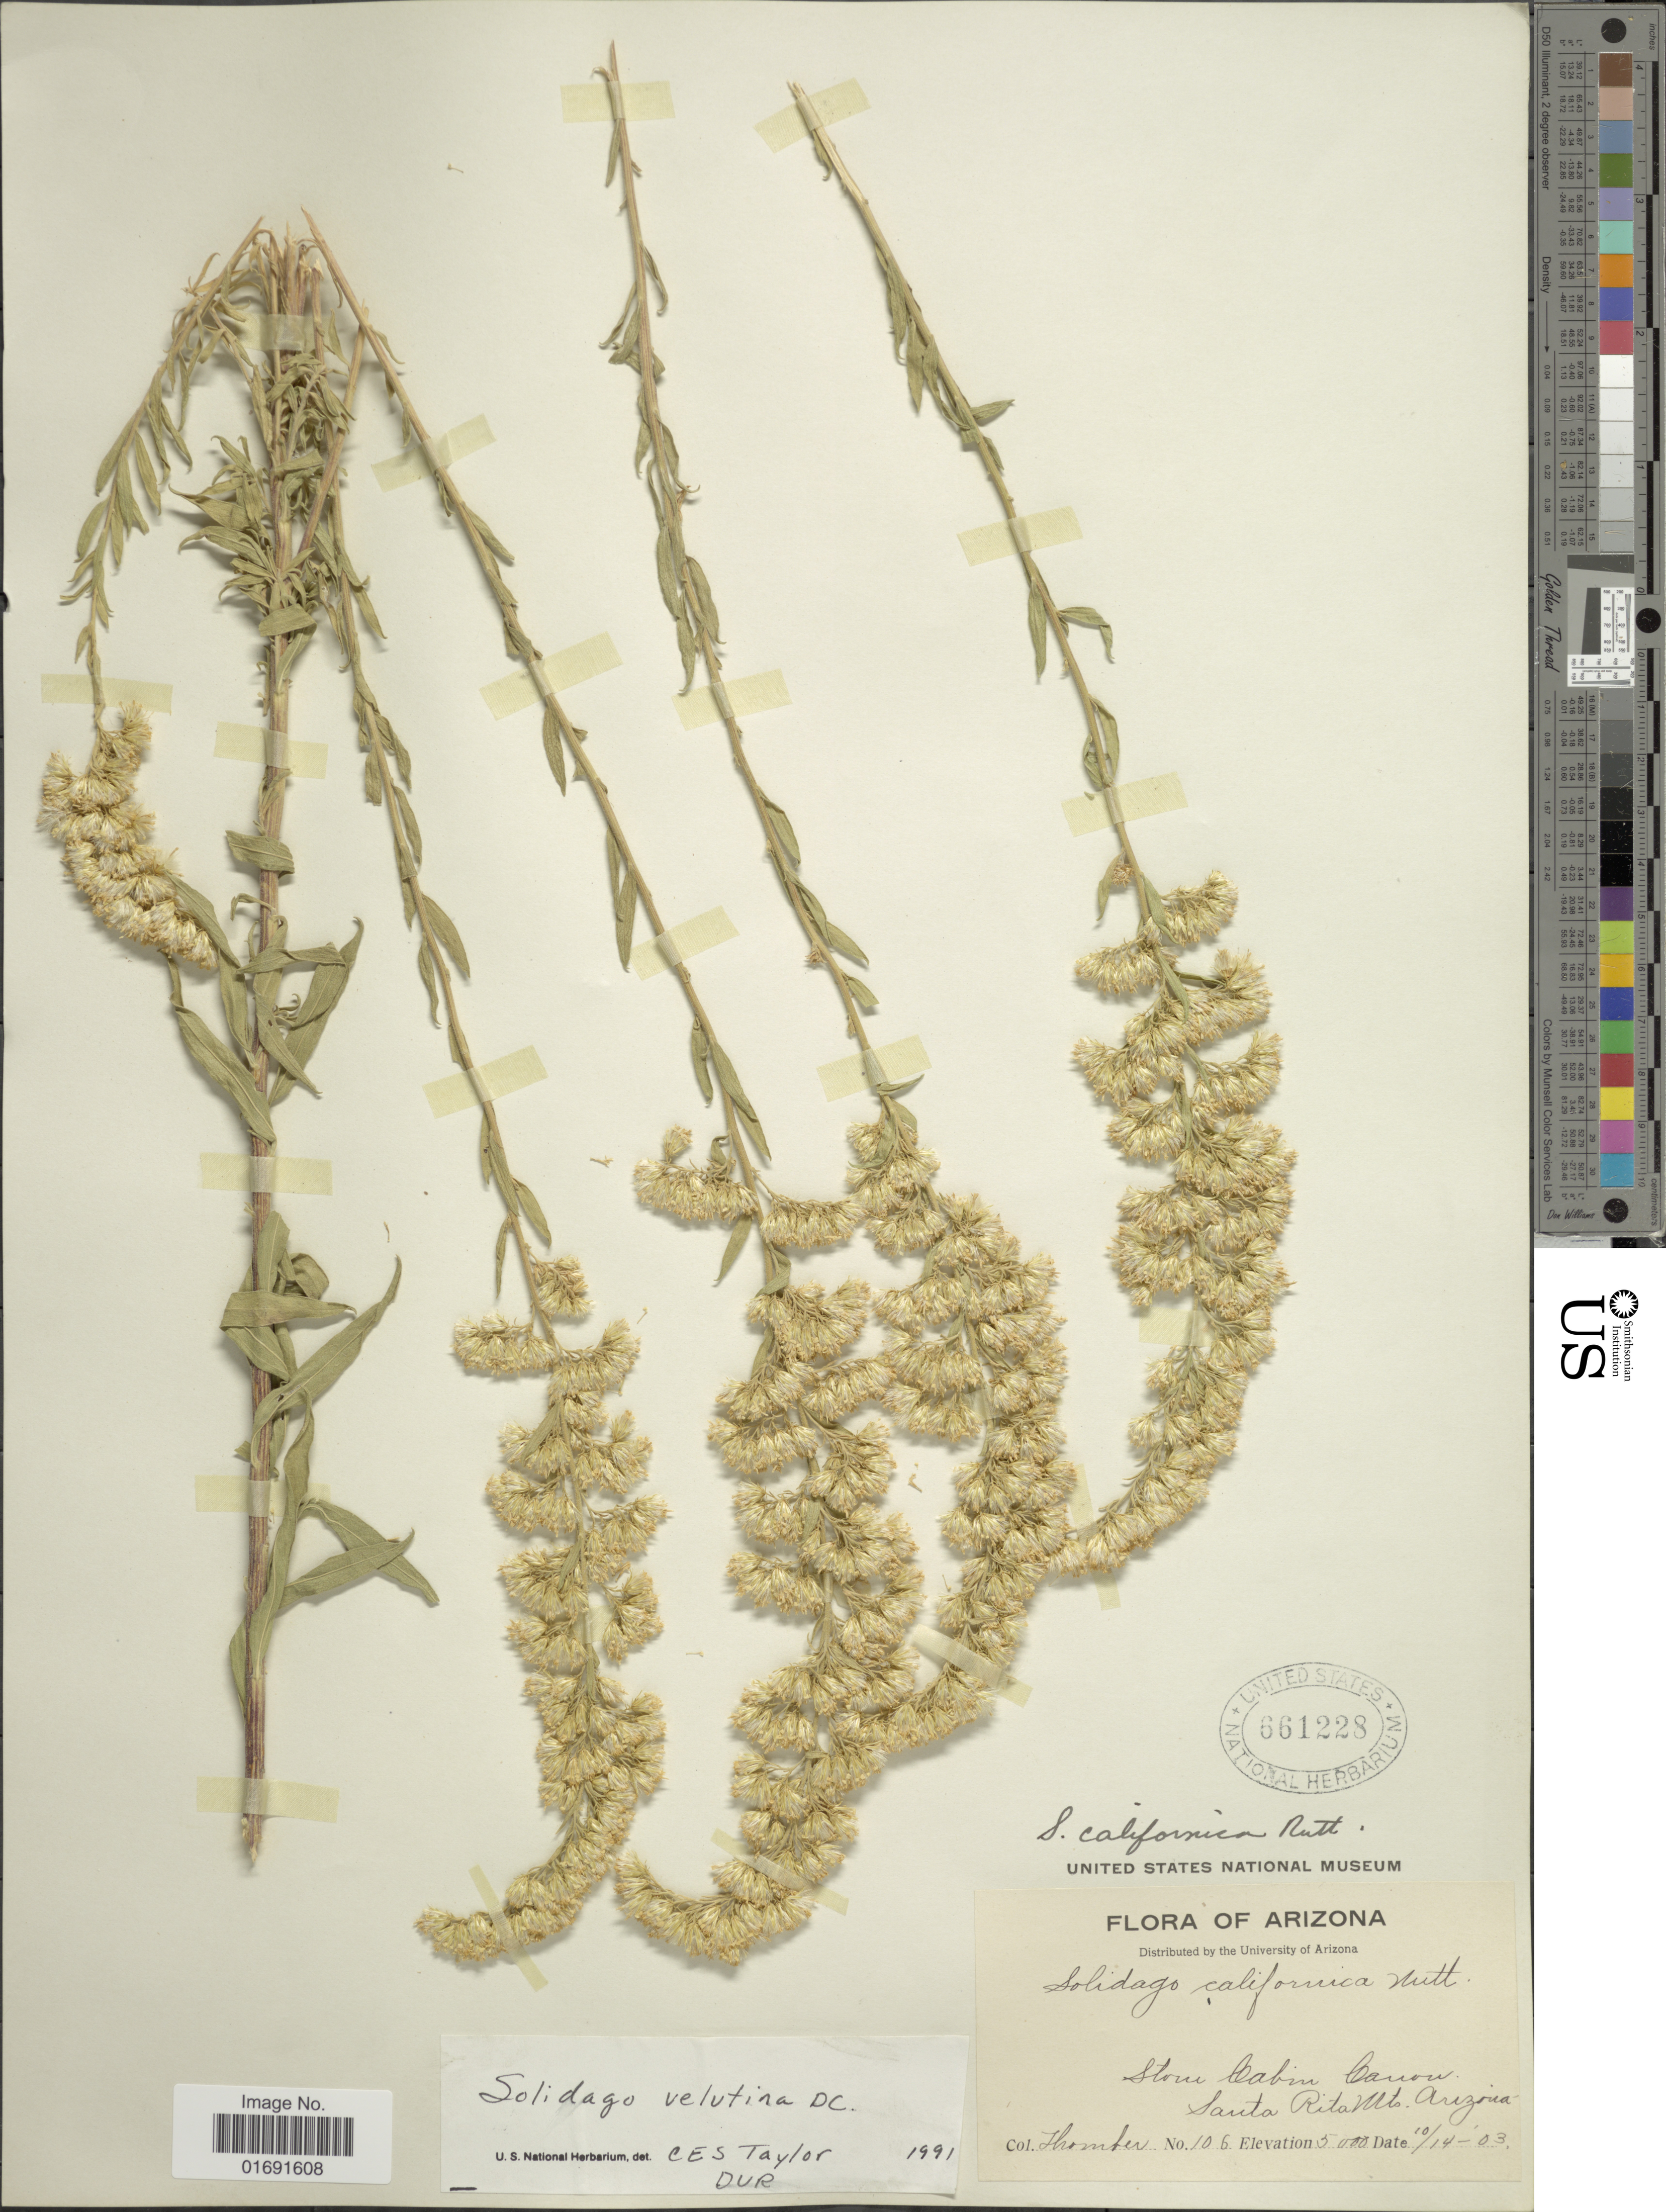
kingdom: Plantae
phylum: Tracheophyta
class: Magnoliopsida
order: Asterales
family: Asteraceae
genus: Solidago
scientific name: Solidago velutina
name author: DC.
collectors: J. Thornber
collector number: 106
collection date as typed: Transcribed d/m/y: 14/10/3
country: United States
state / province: Arizona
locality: Stone Cabin Canon, Santa Rita Mts.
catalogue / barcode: US 661228